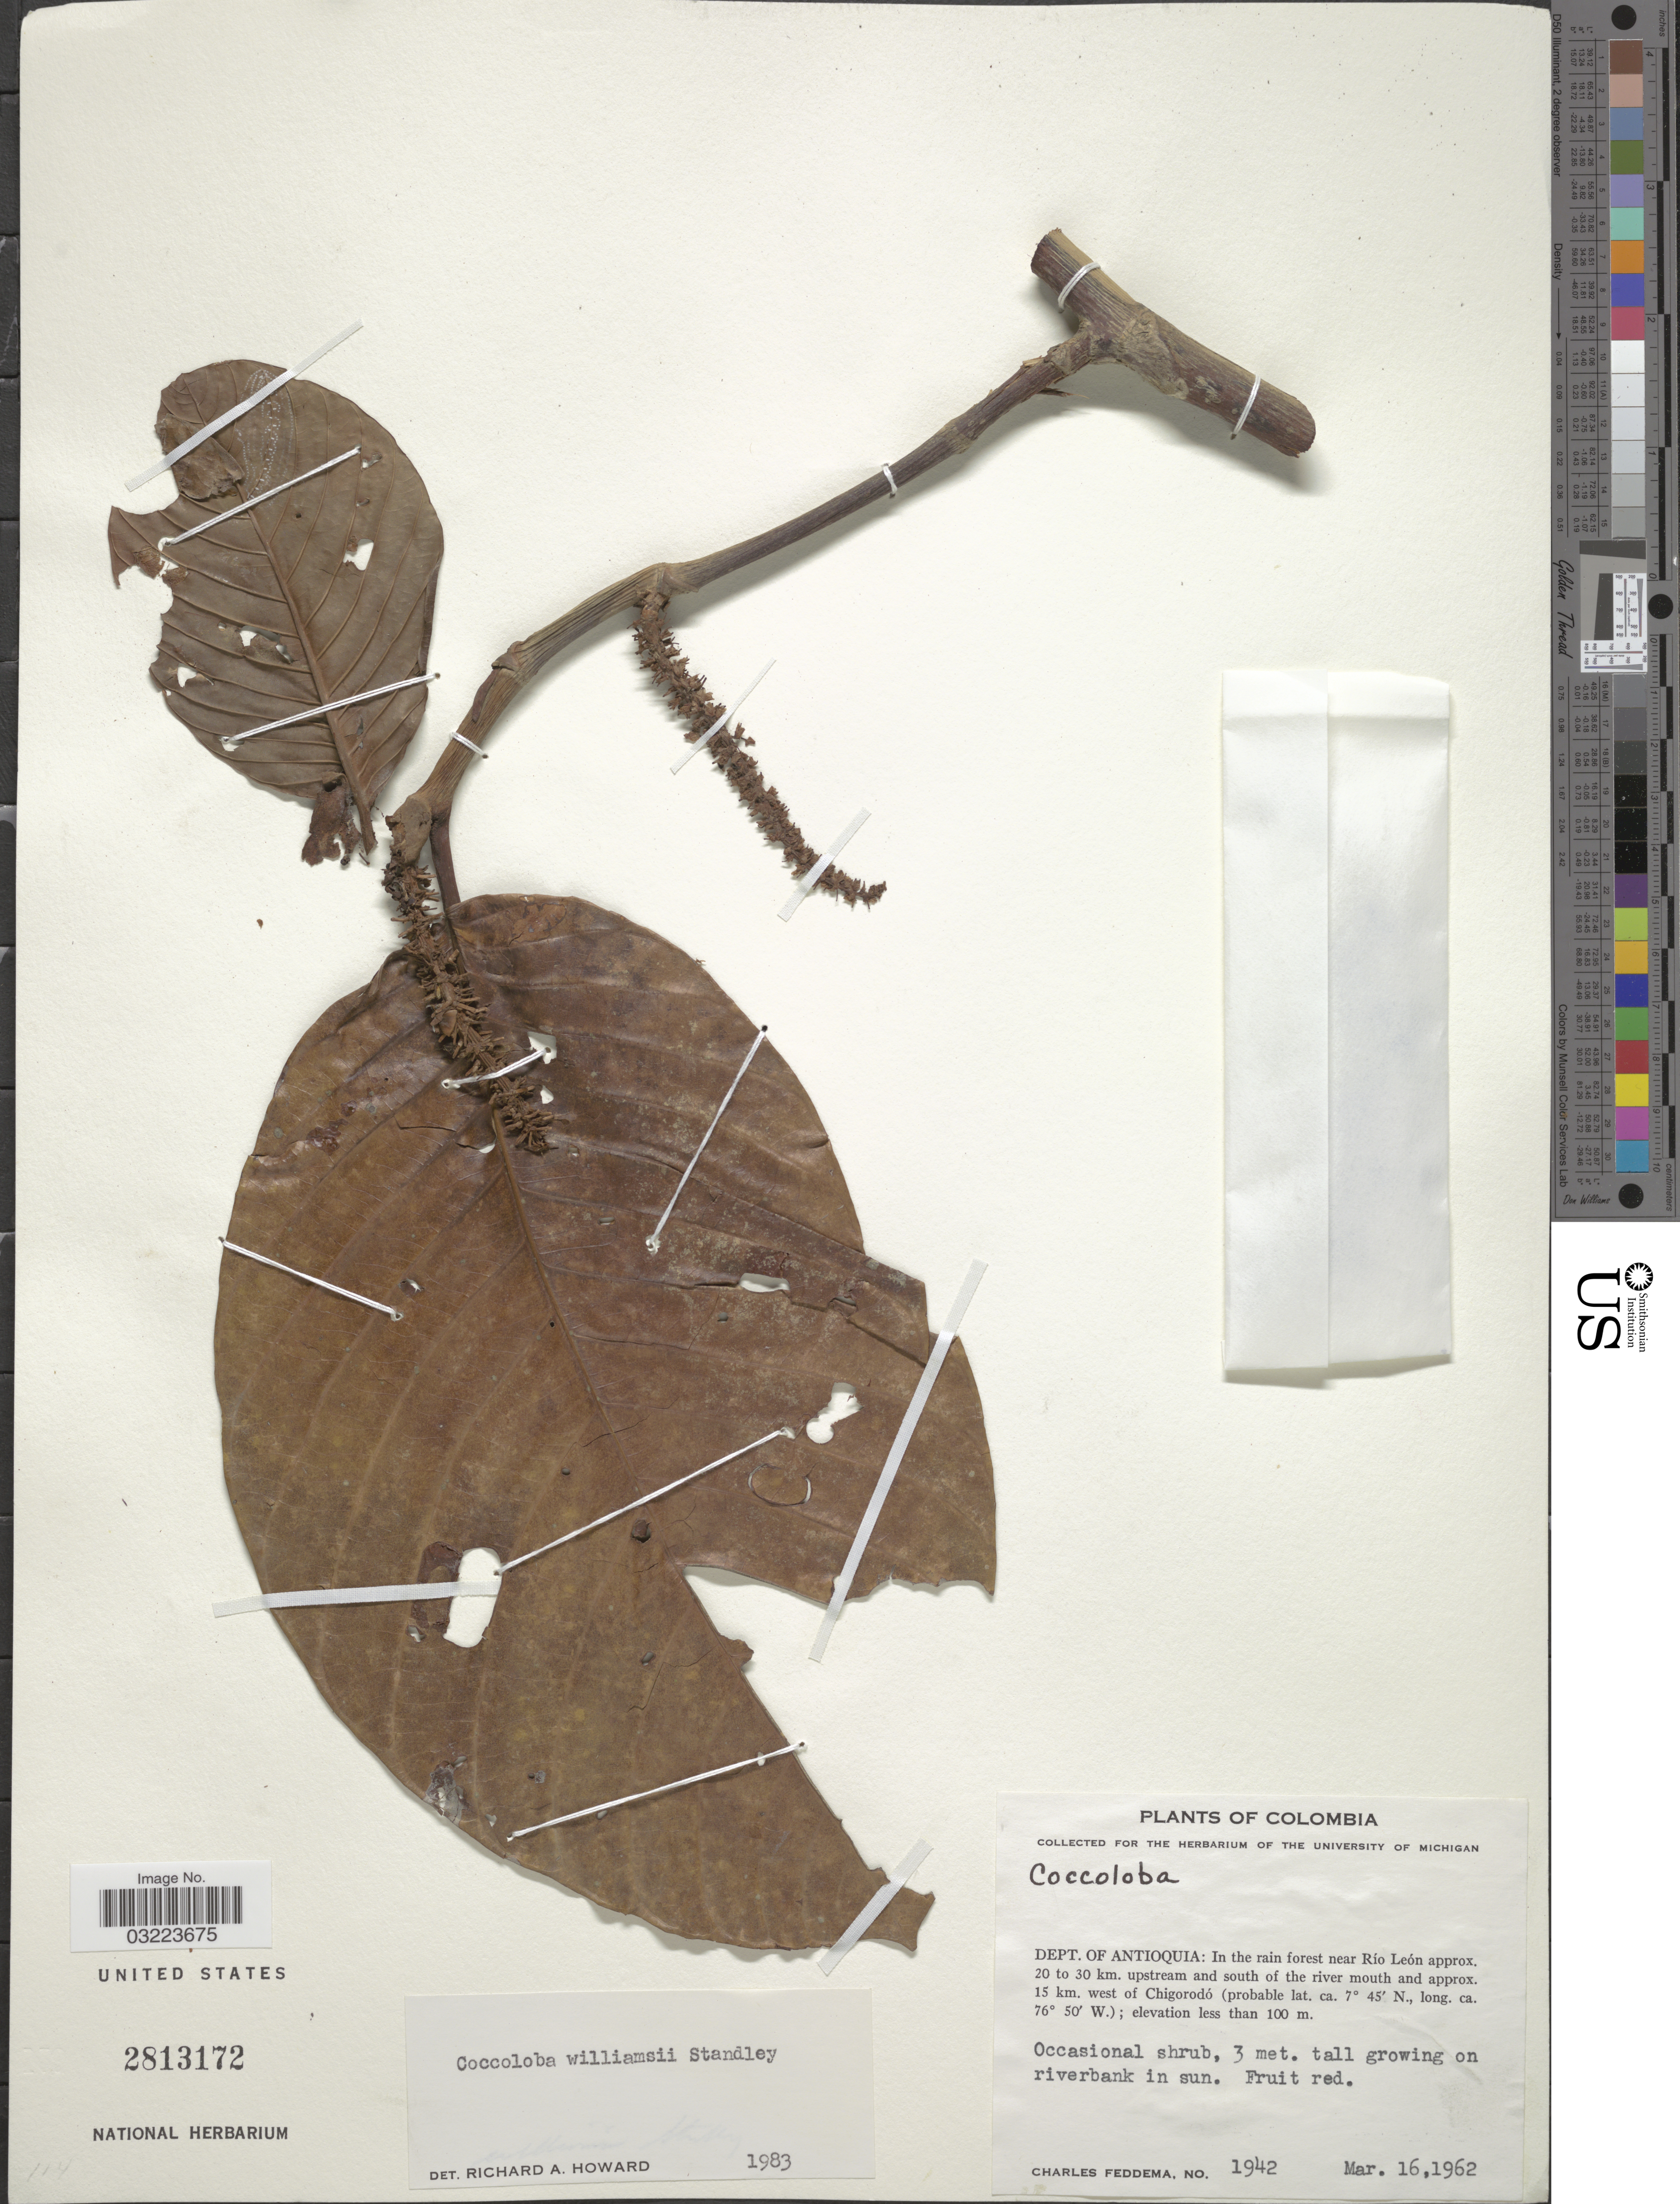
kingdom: Plantae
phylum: Tracheophyta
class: Magnoliopsida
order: Caryophyllales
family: Polygonaceae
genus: Coccoloba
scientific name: Coccoloba williamsii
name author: Standl.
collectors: C. Feddema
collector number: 1942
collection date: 1962-03-16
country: Colombia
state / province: Antioquia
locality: Dept. of Antioquia: In the rain forest near Río León approx. 20 to 30 km. upstream and south of the river mouth and approx. 15 km. west of Chigorodó.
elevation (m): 100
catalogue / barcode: US 2813172